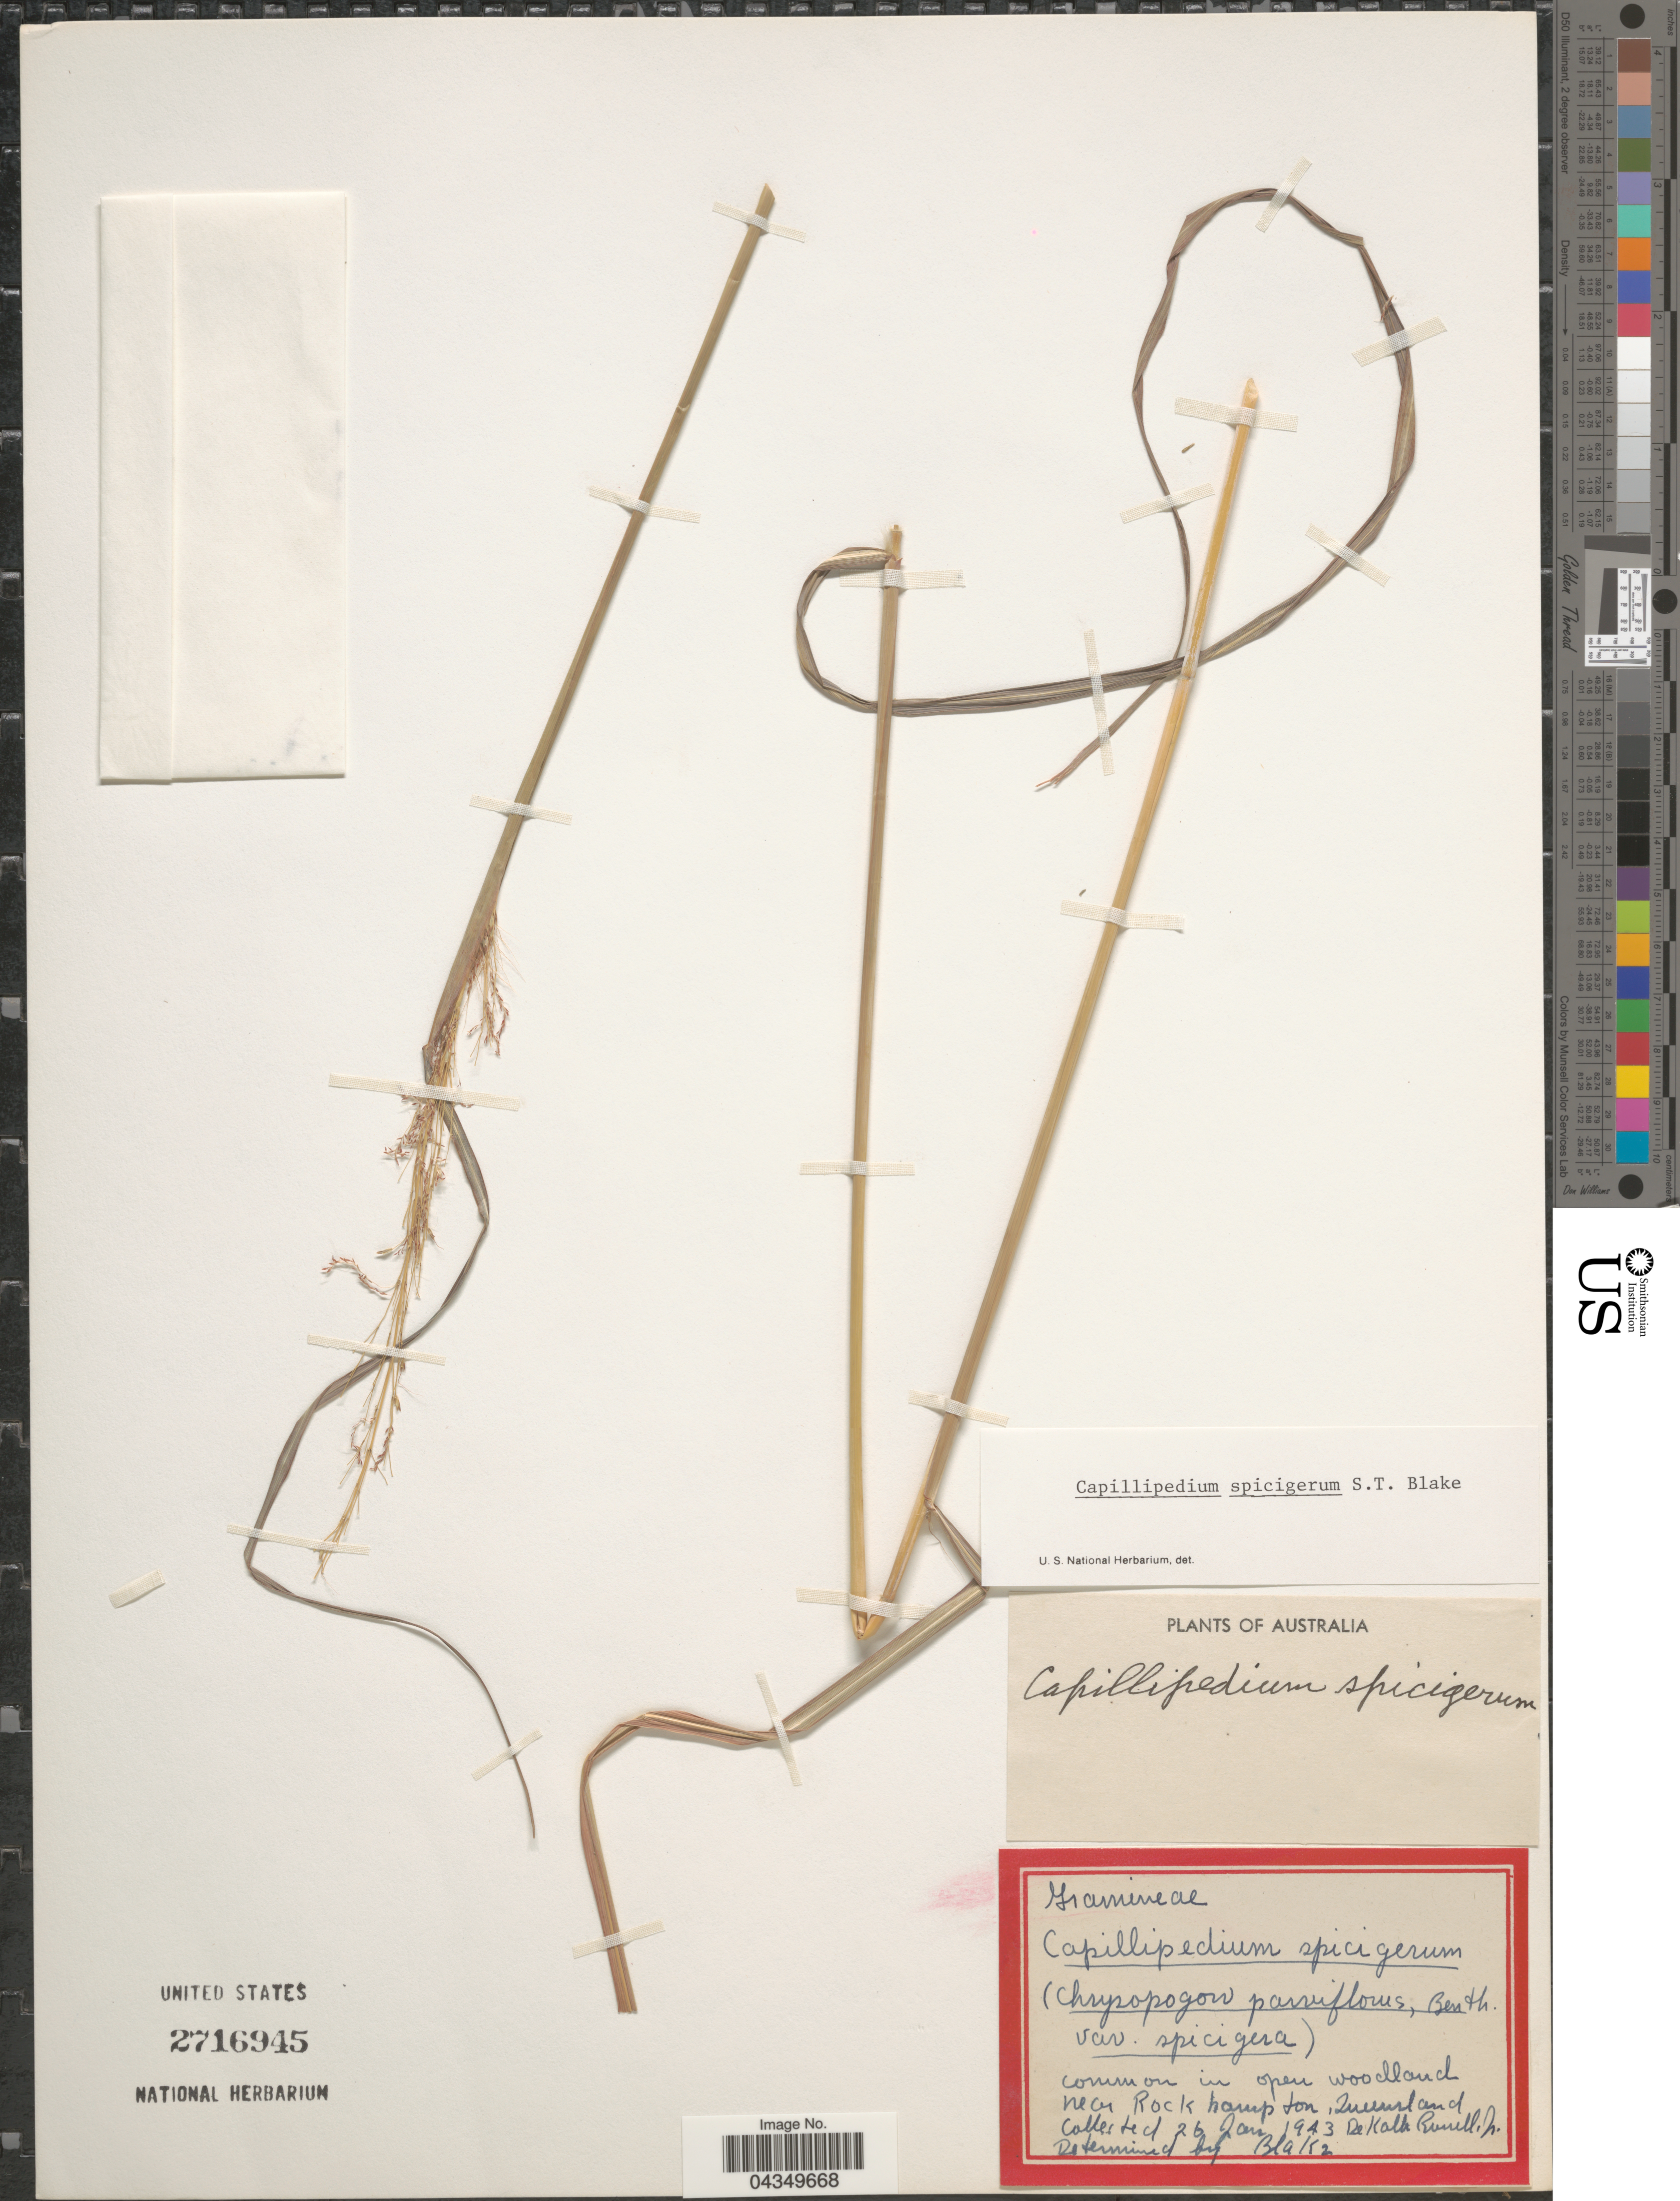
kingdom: Plantae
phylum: Tracheophyta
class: Liliopsida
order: Poales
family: Poaceae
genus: Capillipedium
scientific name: Capillipedium spicigerum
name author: S.T. Blake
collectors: D. K. Russell Jr.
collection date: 1943-01-26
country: Australia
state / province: Queensland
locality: Common in open woodland near Rockhampton.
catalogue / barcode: US 2716945